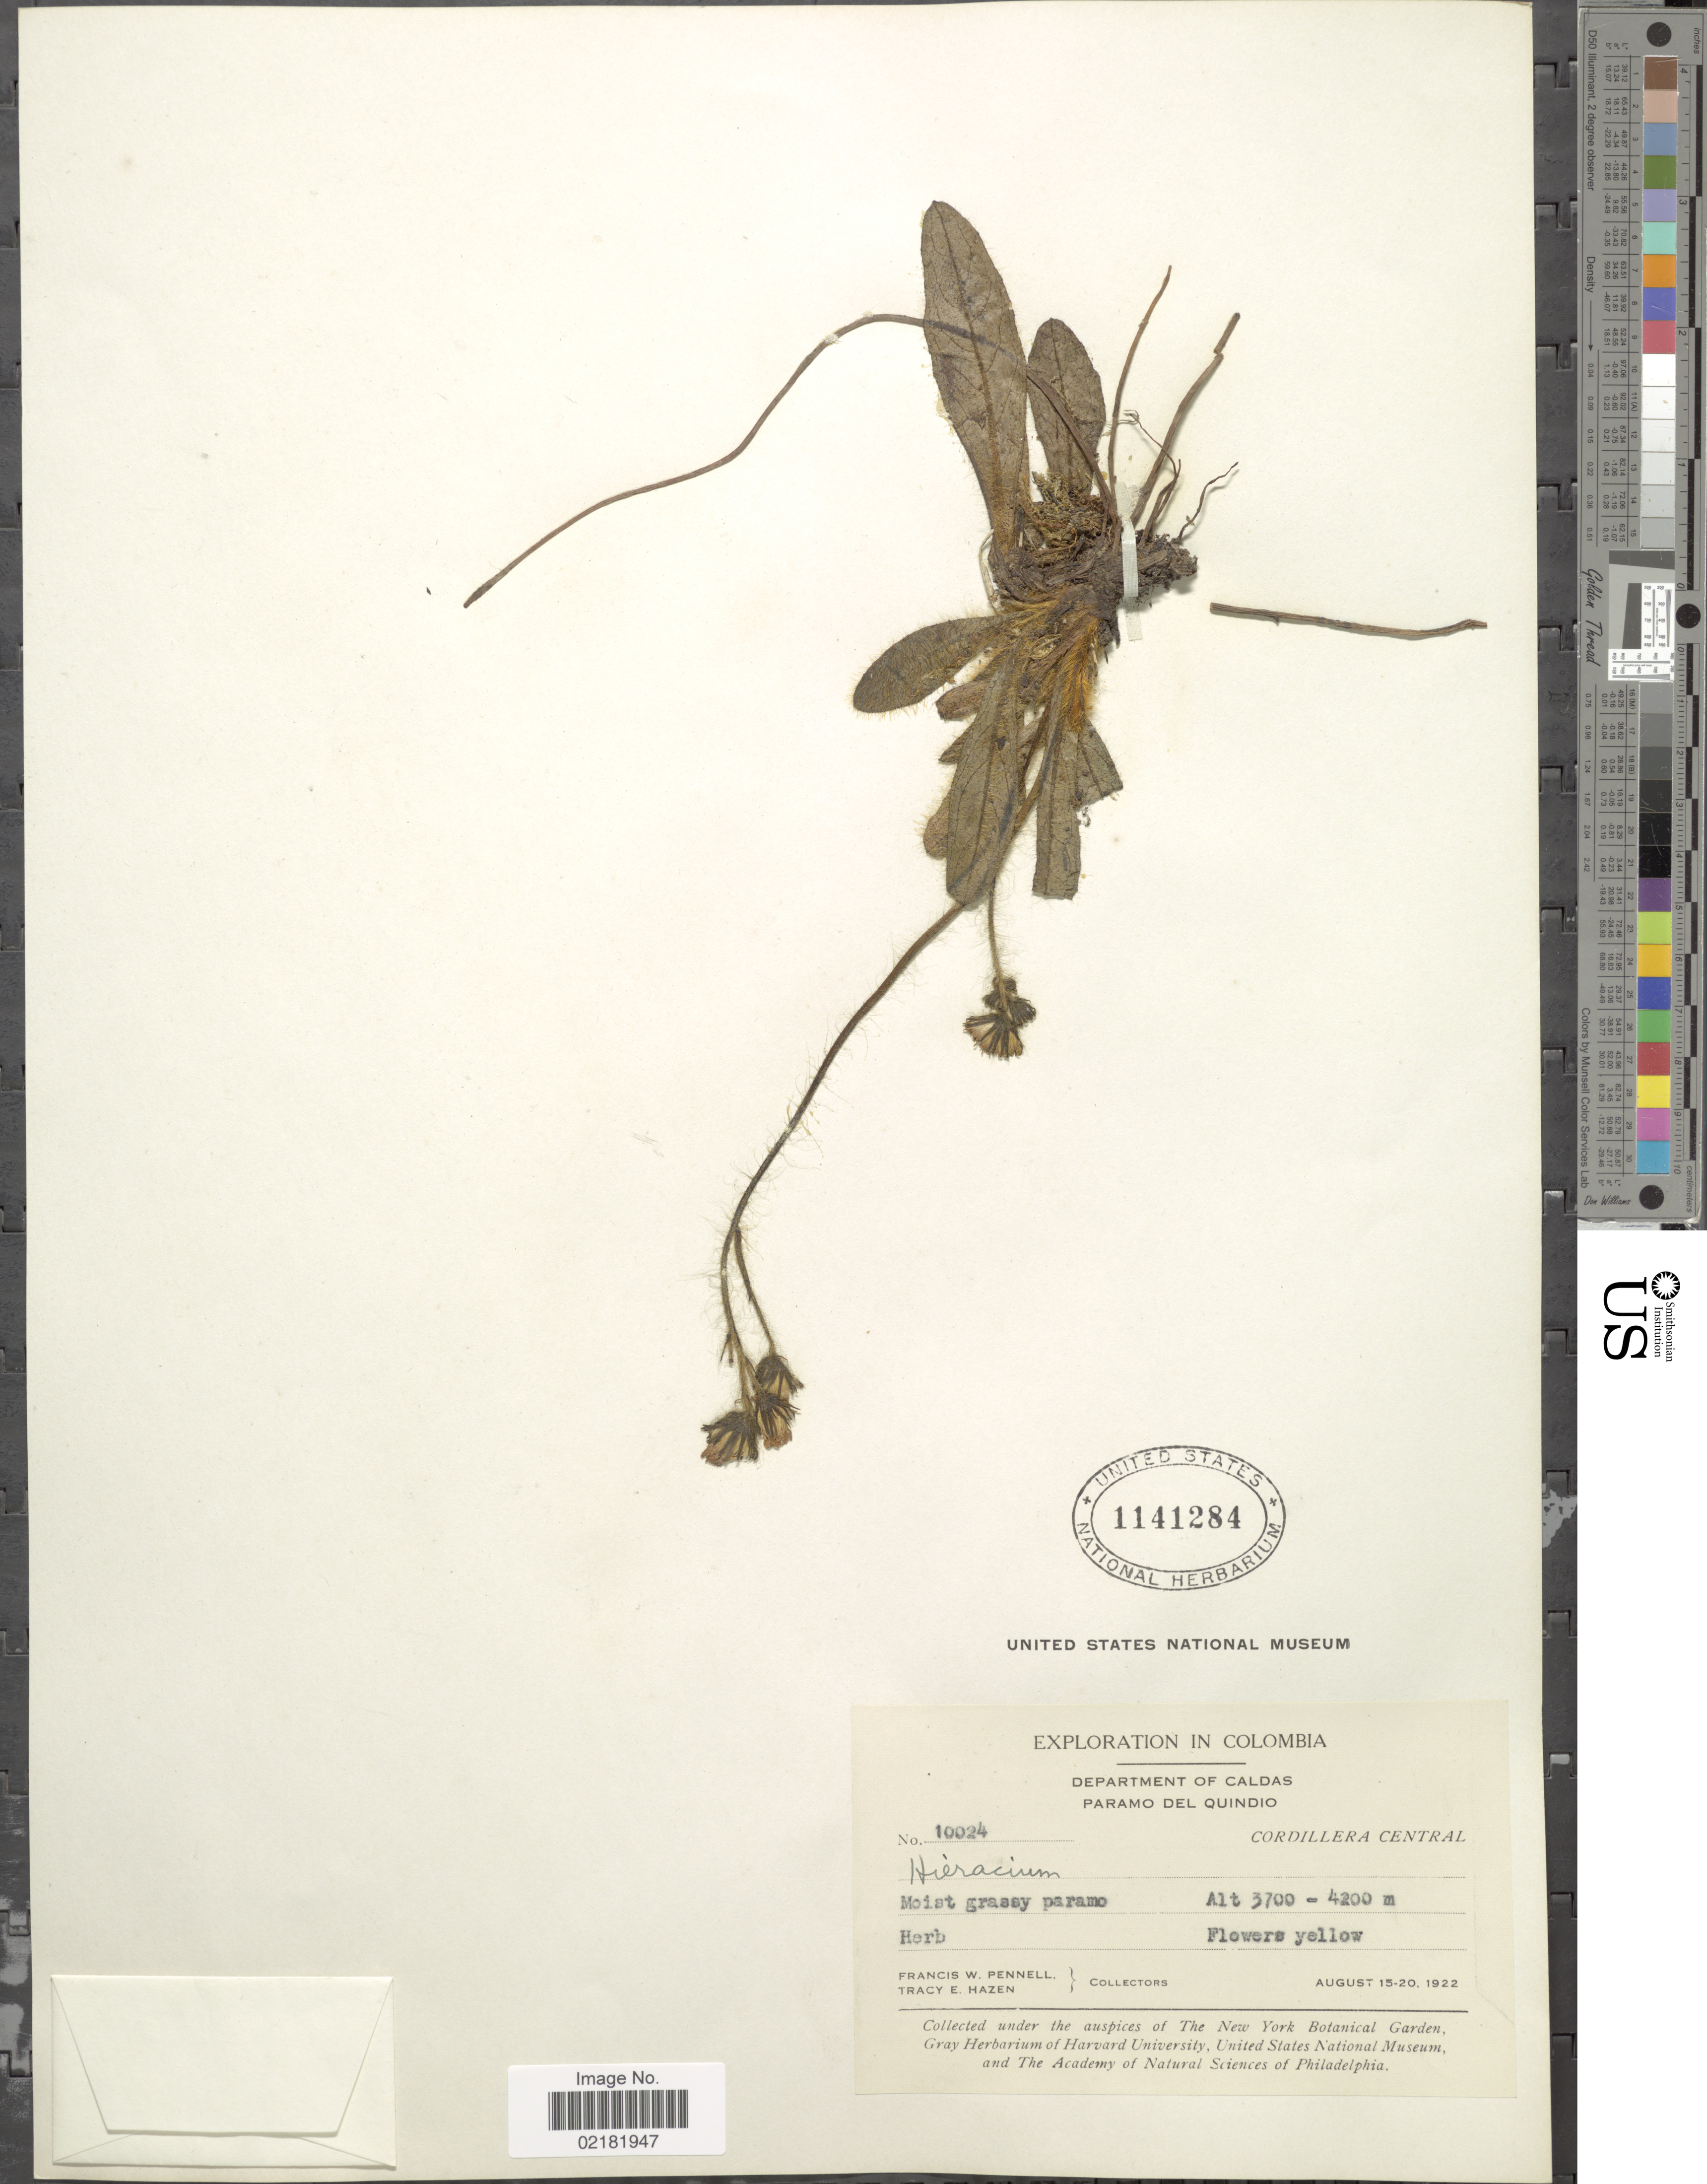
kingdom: Plantae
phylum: Tracheophyta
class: Magnoliopsida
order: Asterales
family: Asteraceae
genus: Hieracium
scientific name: Hieracium repandulare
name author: Druce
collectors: F. W. Pennell & T. E. Hazen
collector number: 10024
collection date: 1922-08-15/1922-08-20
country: Colombia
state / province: Caldas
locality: Paramo del Quindio, Cordillera Central.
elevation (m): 3700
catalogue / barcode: US 1141284